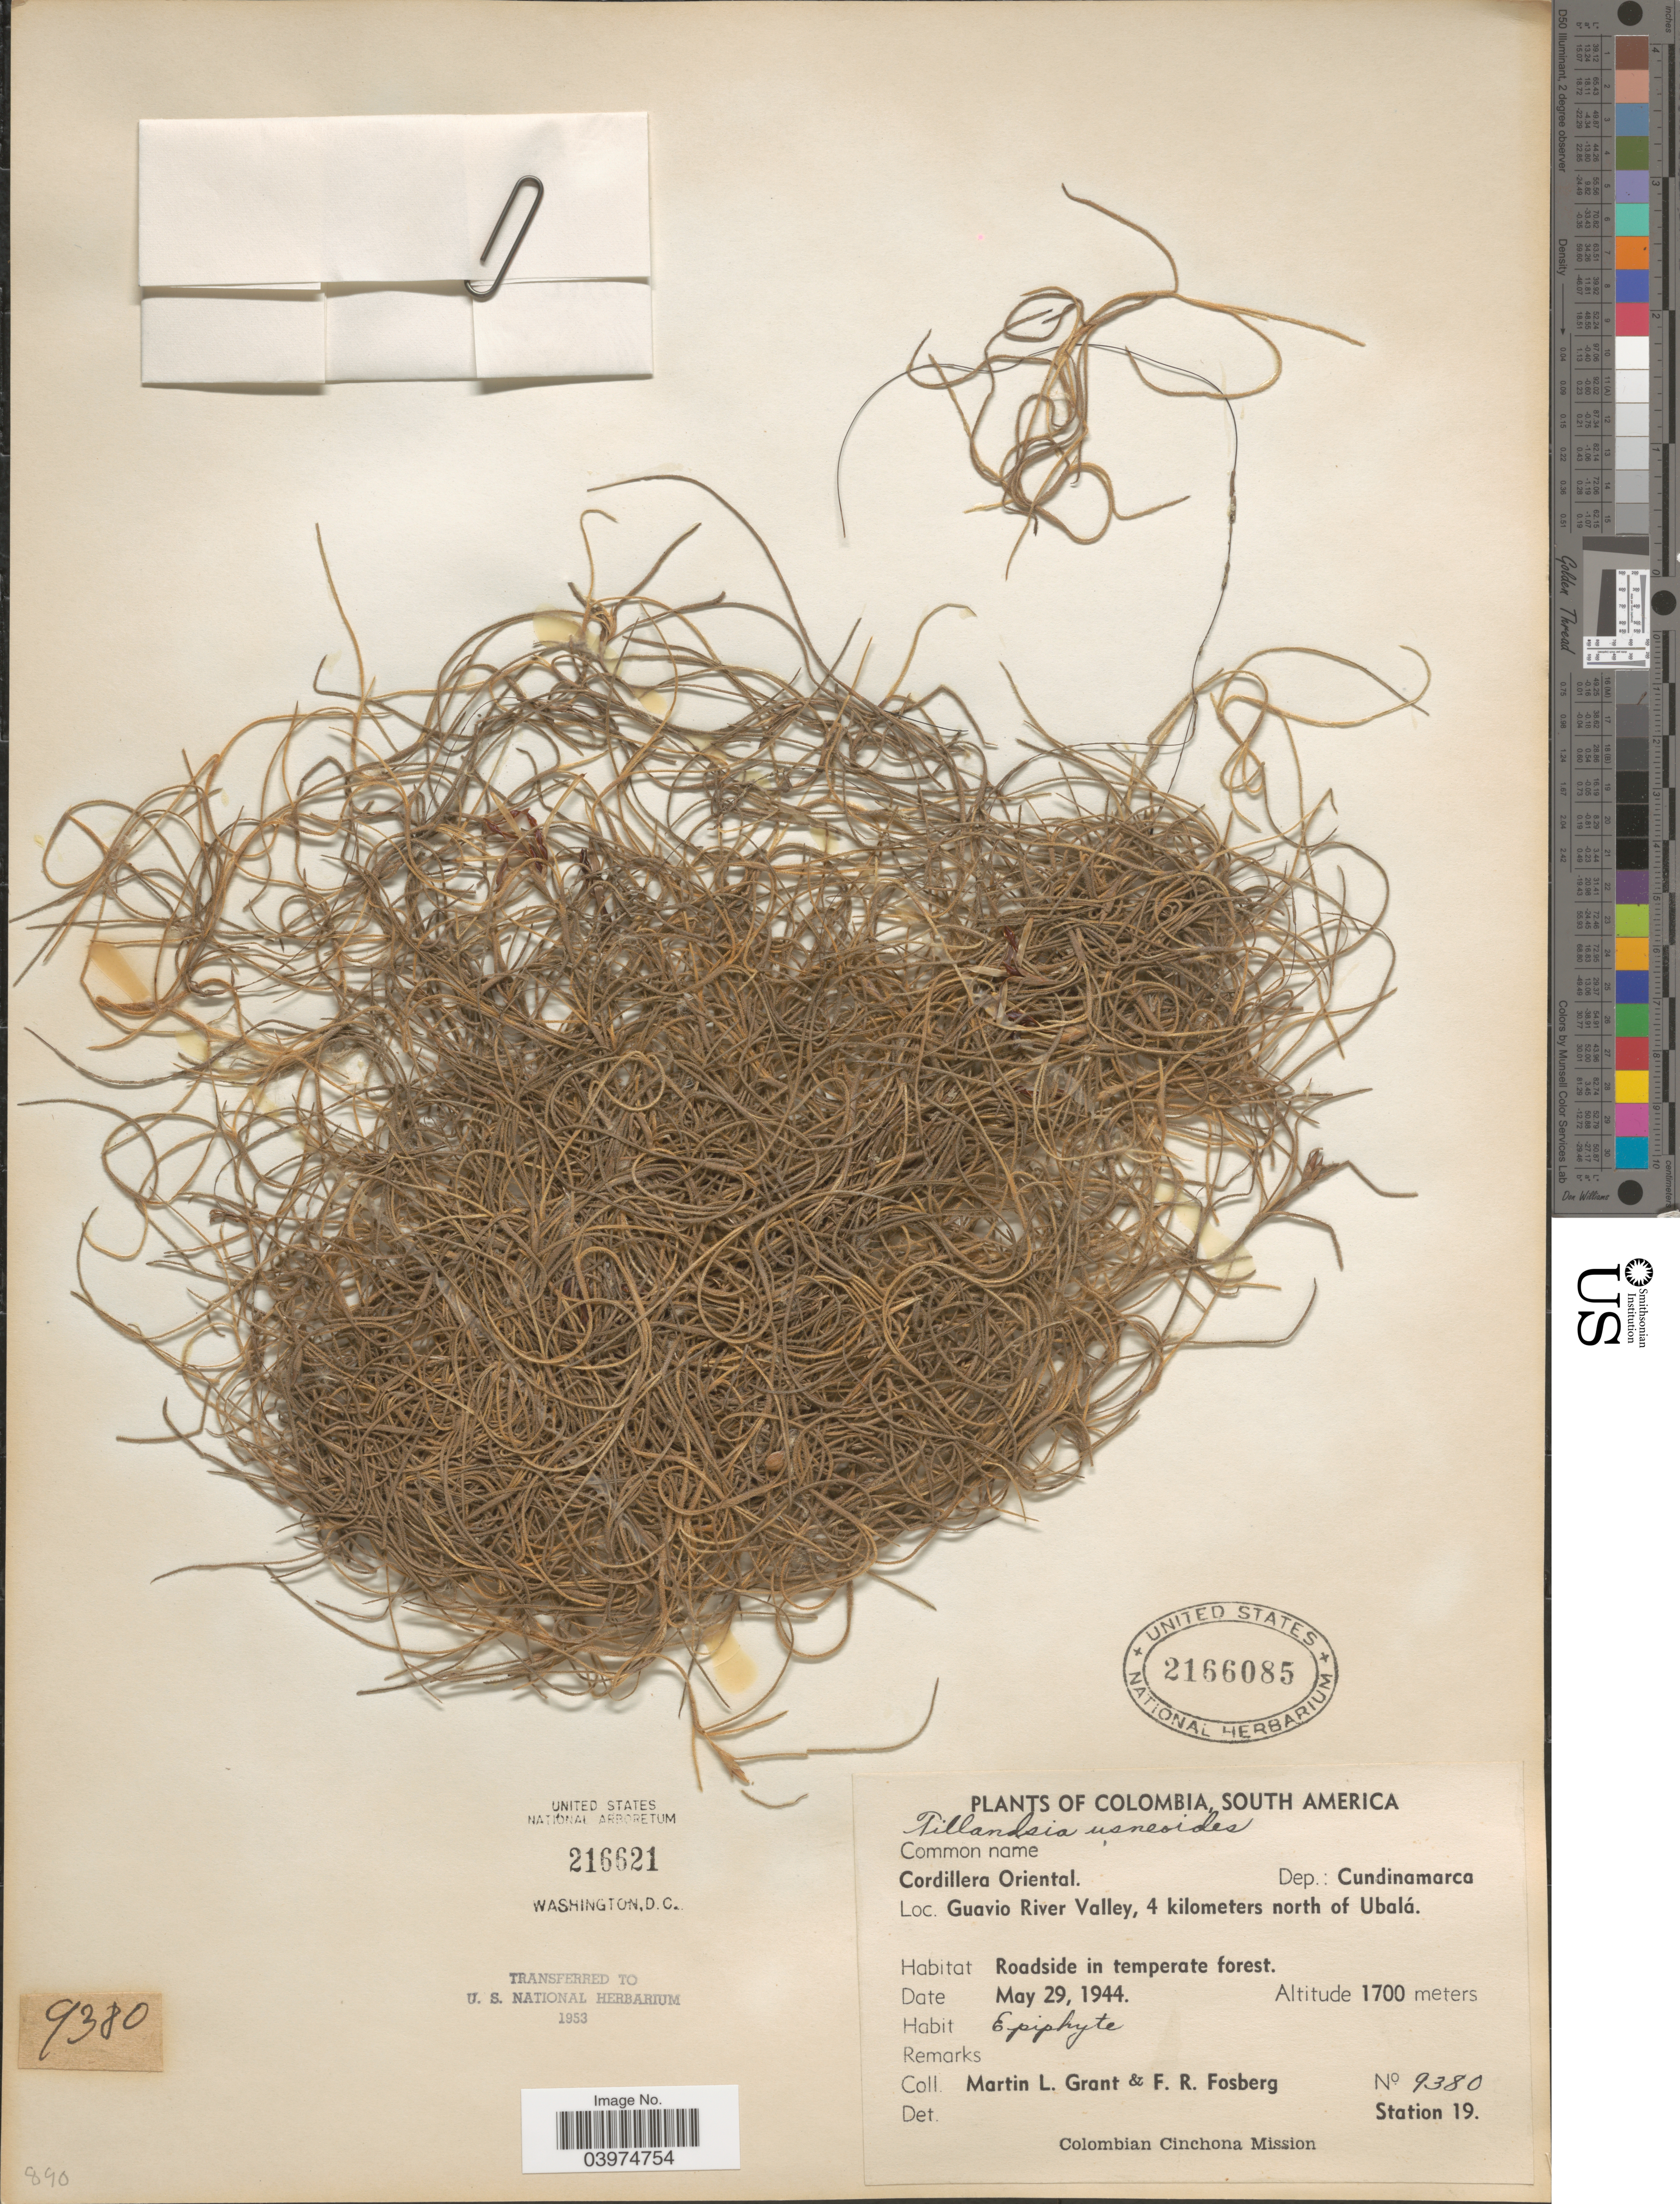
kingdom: Plantae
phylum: Tracheophyta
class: Liliopsida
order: Poales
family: Bromeliaceae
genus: Tillandsia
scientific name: Tillandsia usneoides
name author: (L.) L.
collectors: M. L. Grant & F. R. Fosberg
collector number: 9380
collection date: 1944-05-29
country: Colombia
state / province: Cundinamarca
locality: Cordillera Oriental. Dep.: Cundinamarca. Guavio River Valley, 4 kilometers north of Ubalá. Station 19.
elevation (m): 1700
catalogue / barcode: US 2166085